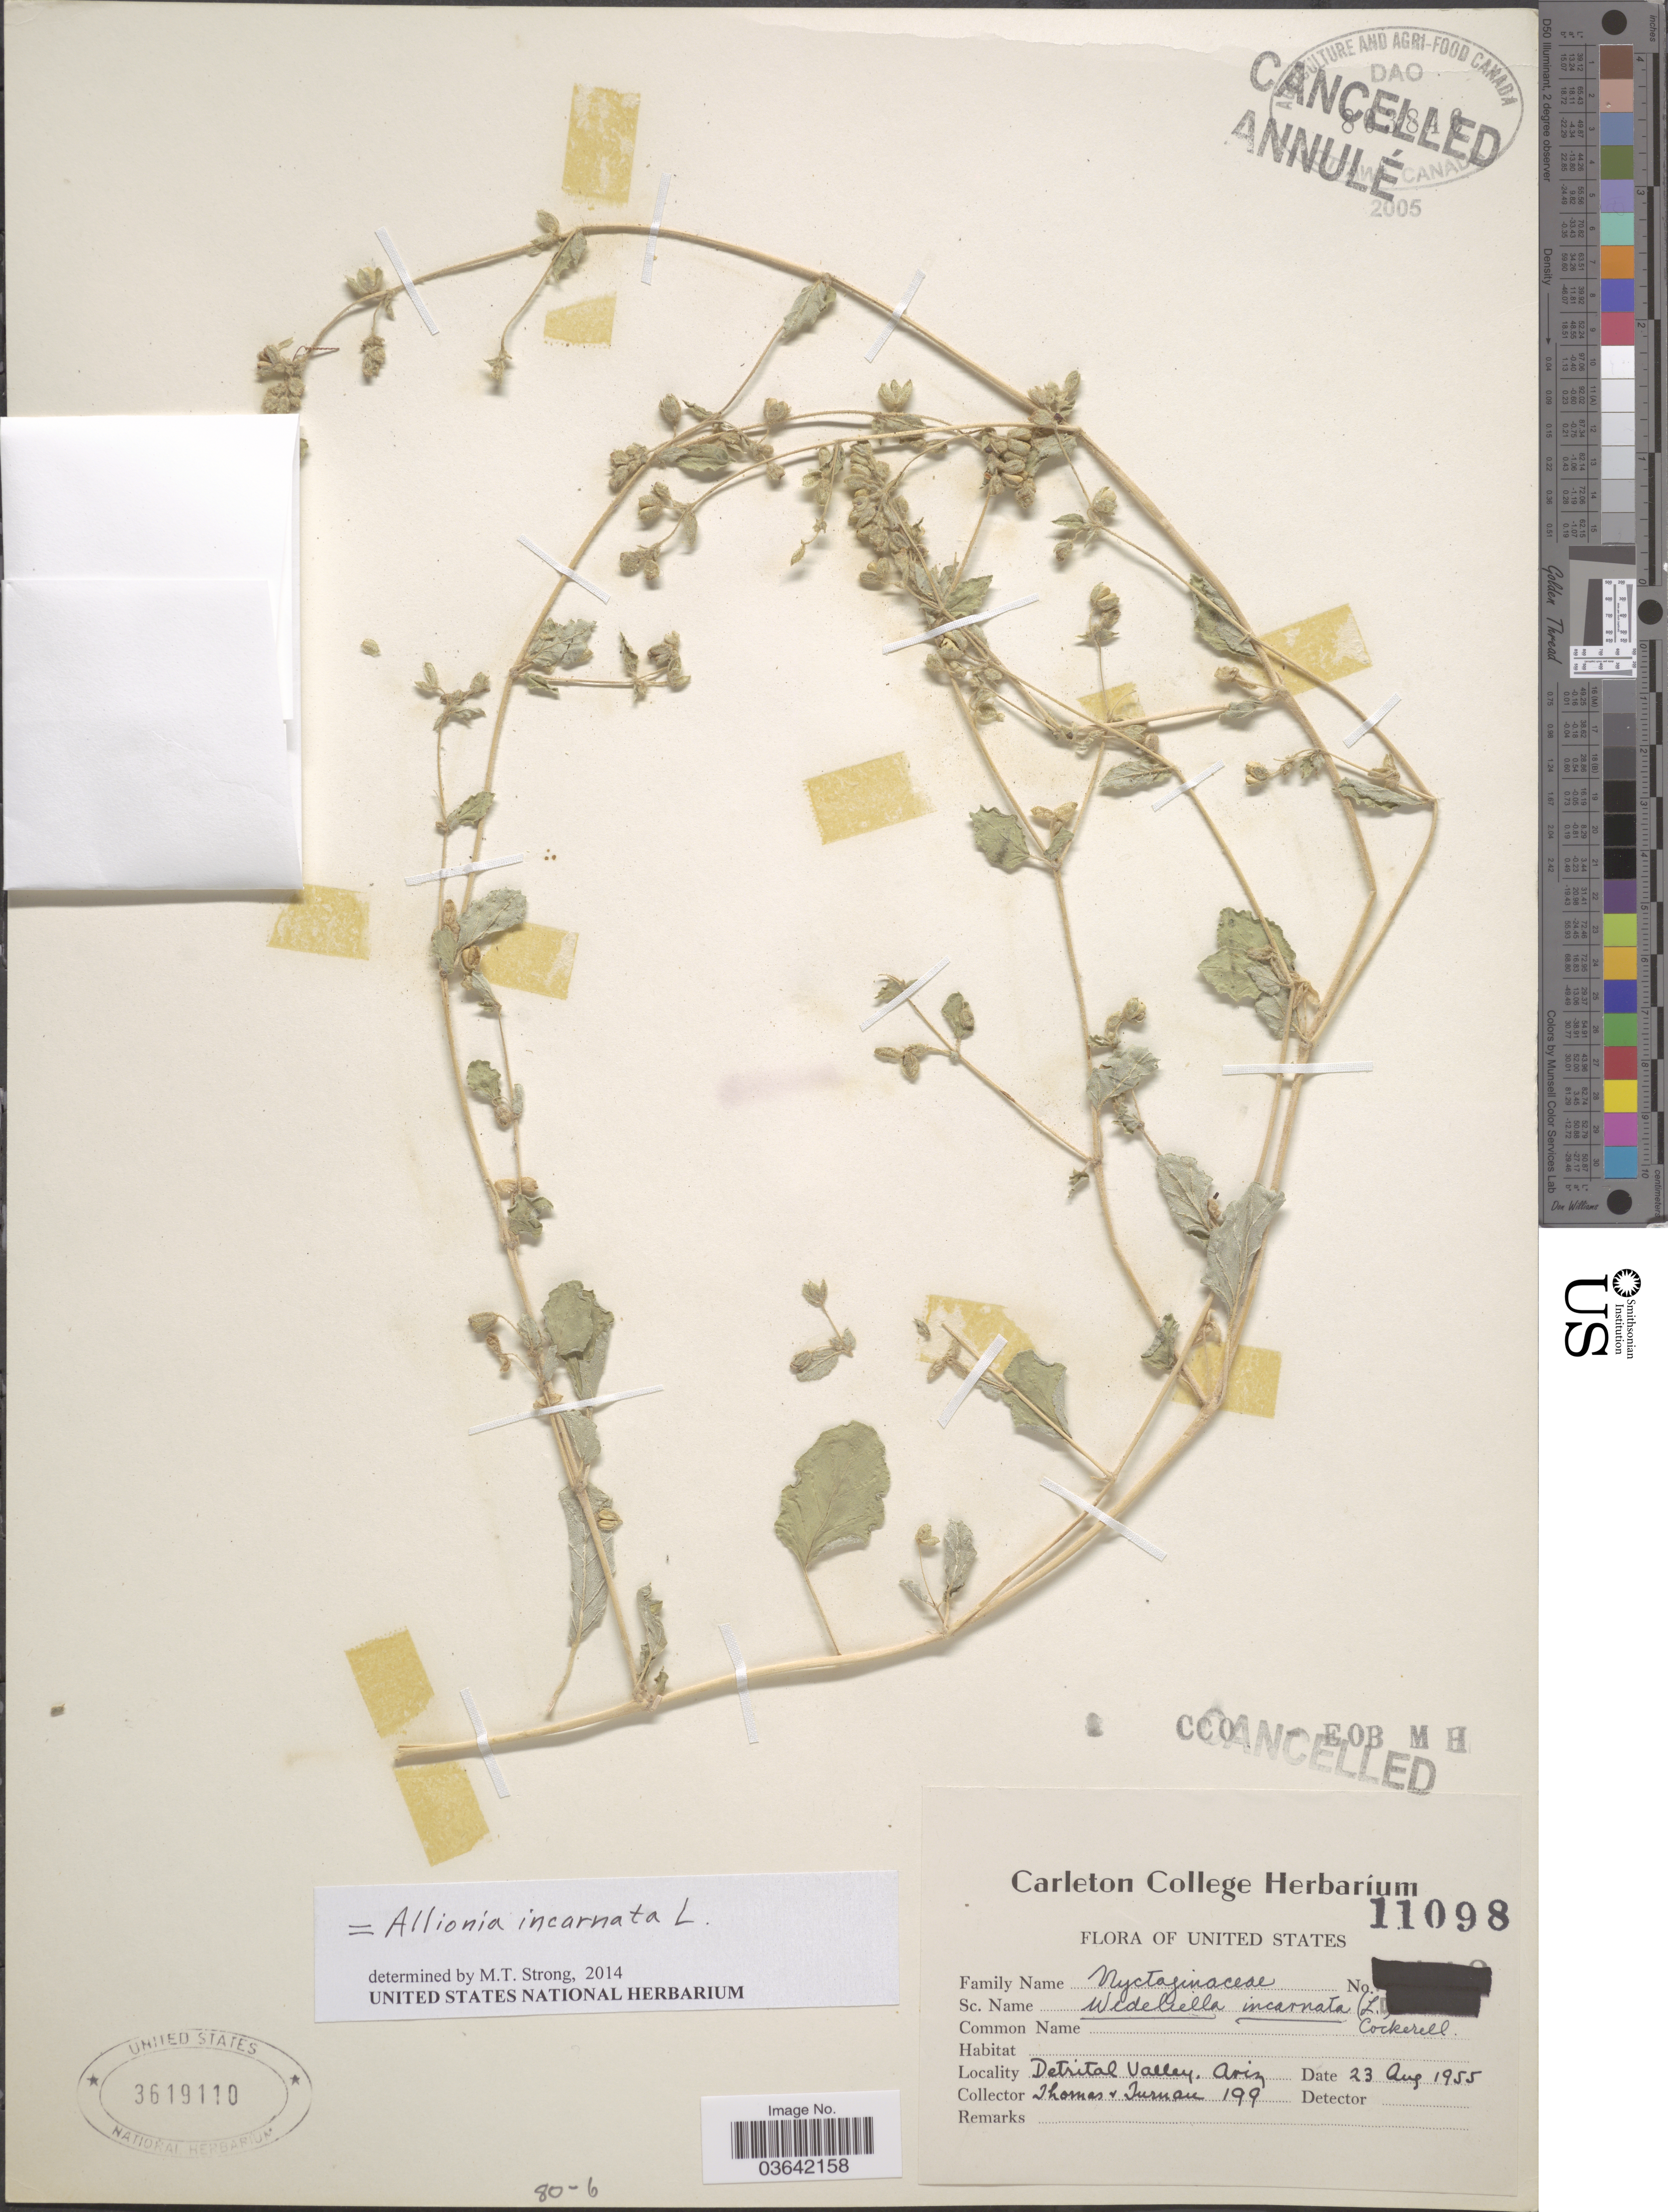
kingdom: Plantae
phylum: Tracheophyta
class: Magnoliopsida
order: Caryophyllales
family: Nyctaginaceae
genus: Allionia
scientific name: Allionia incarnata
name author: L.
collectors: -- Thomas & Turnau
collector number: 199/11098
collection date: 1955-08-23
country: United States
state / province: Arizona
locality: Detrital Valley.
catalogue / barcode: US 3619110